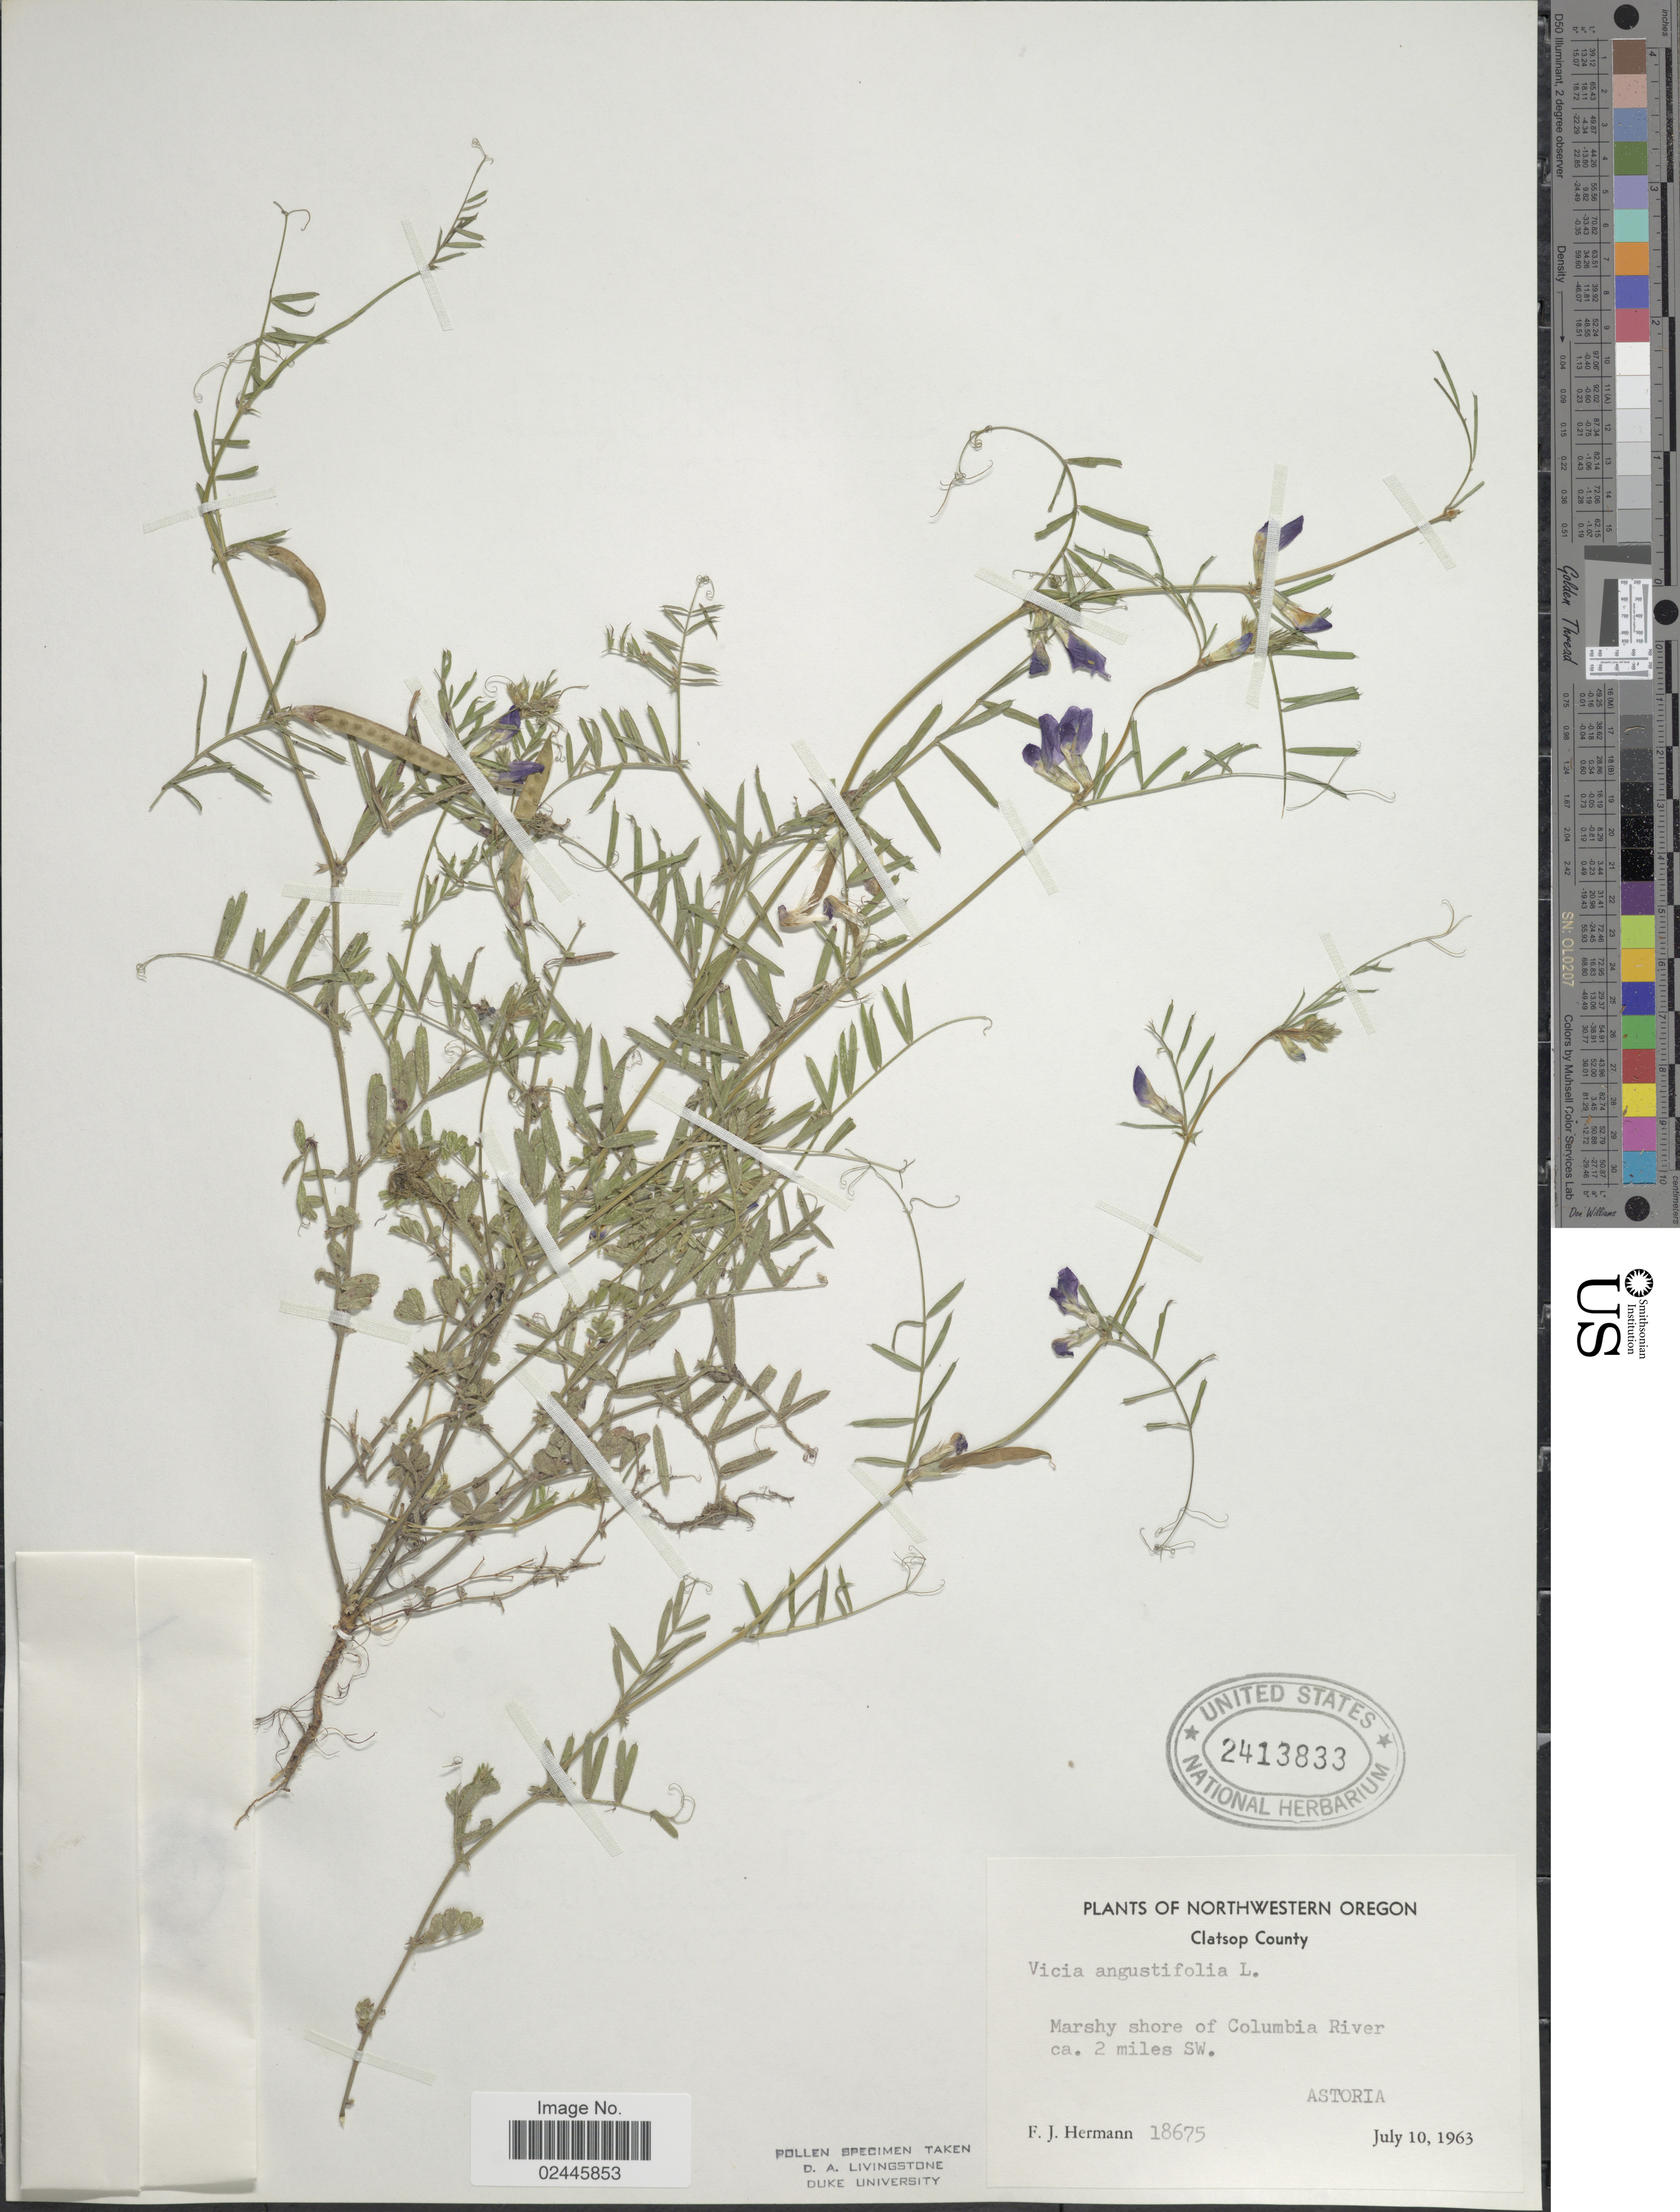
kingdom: Plantae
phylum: Tracheophyta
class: Magnoliopsida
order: Fabales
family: Fabaceae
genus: Vicia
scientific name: Vicia angustifolia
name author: L.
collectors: F. J. Hermann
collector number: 18675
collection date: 1963-07-10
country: United States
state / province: Oregon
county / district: Clatsop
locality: Northwestern Oregon. Marshy shore of Columbia River ca. 2 miles SW. Astoria. Clatsop County.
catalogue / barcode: US 2413833